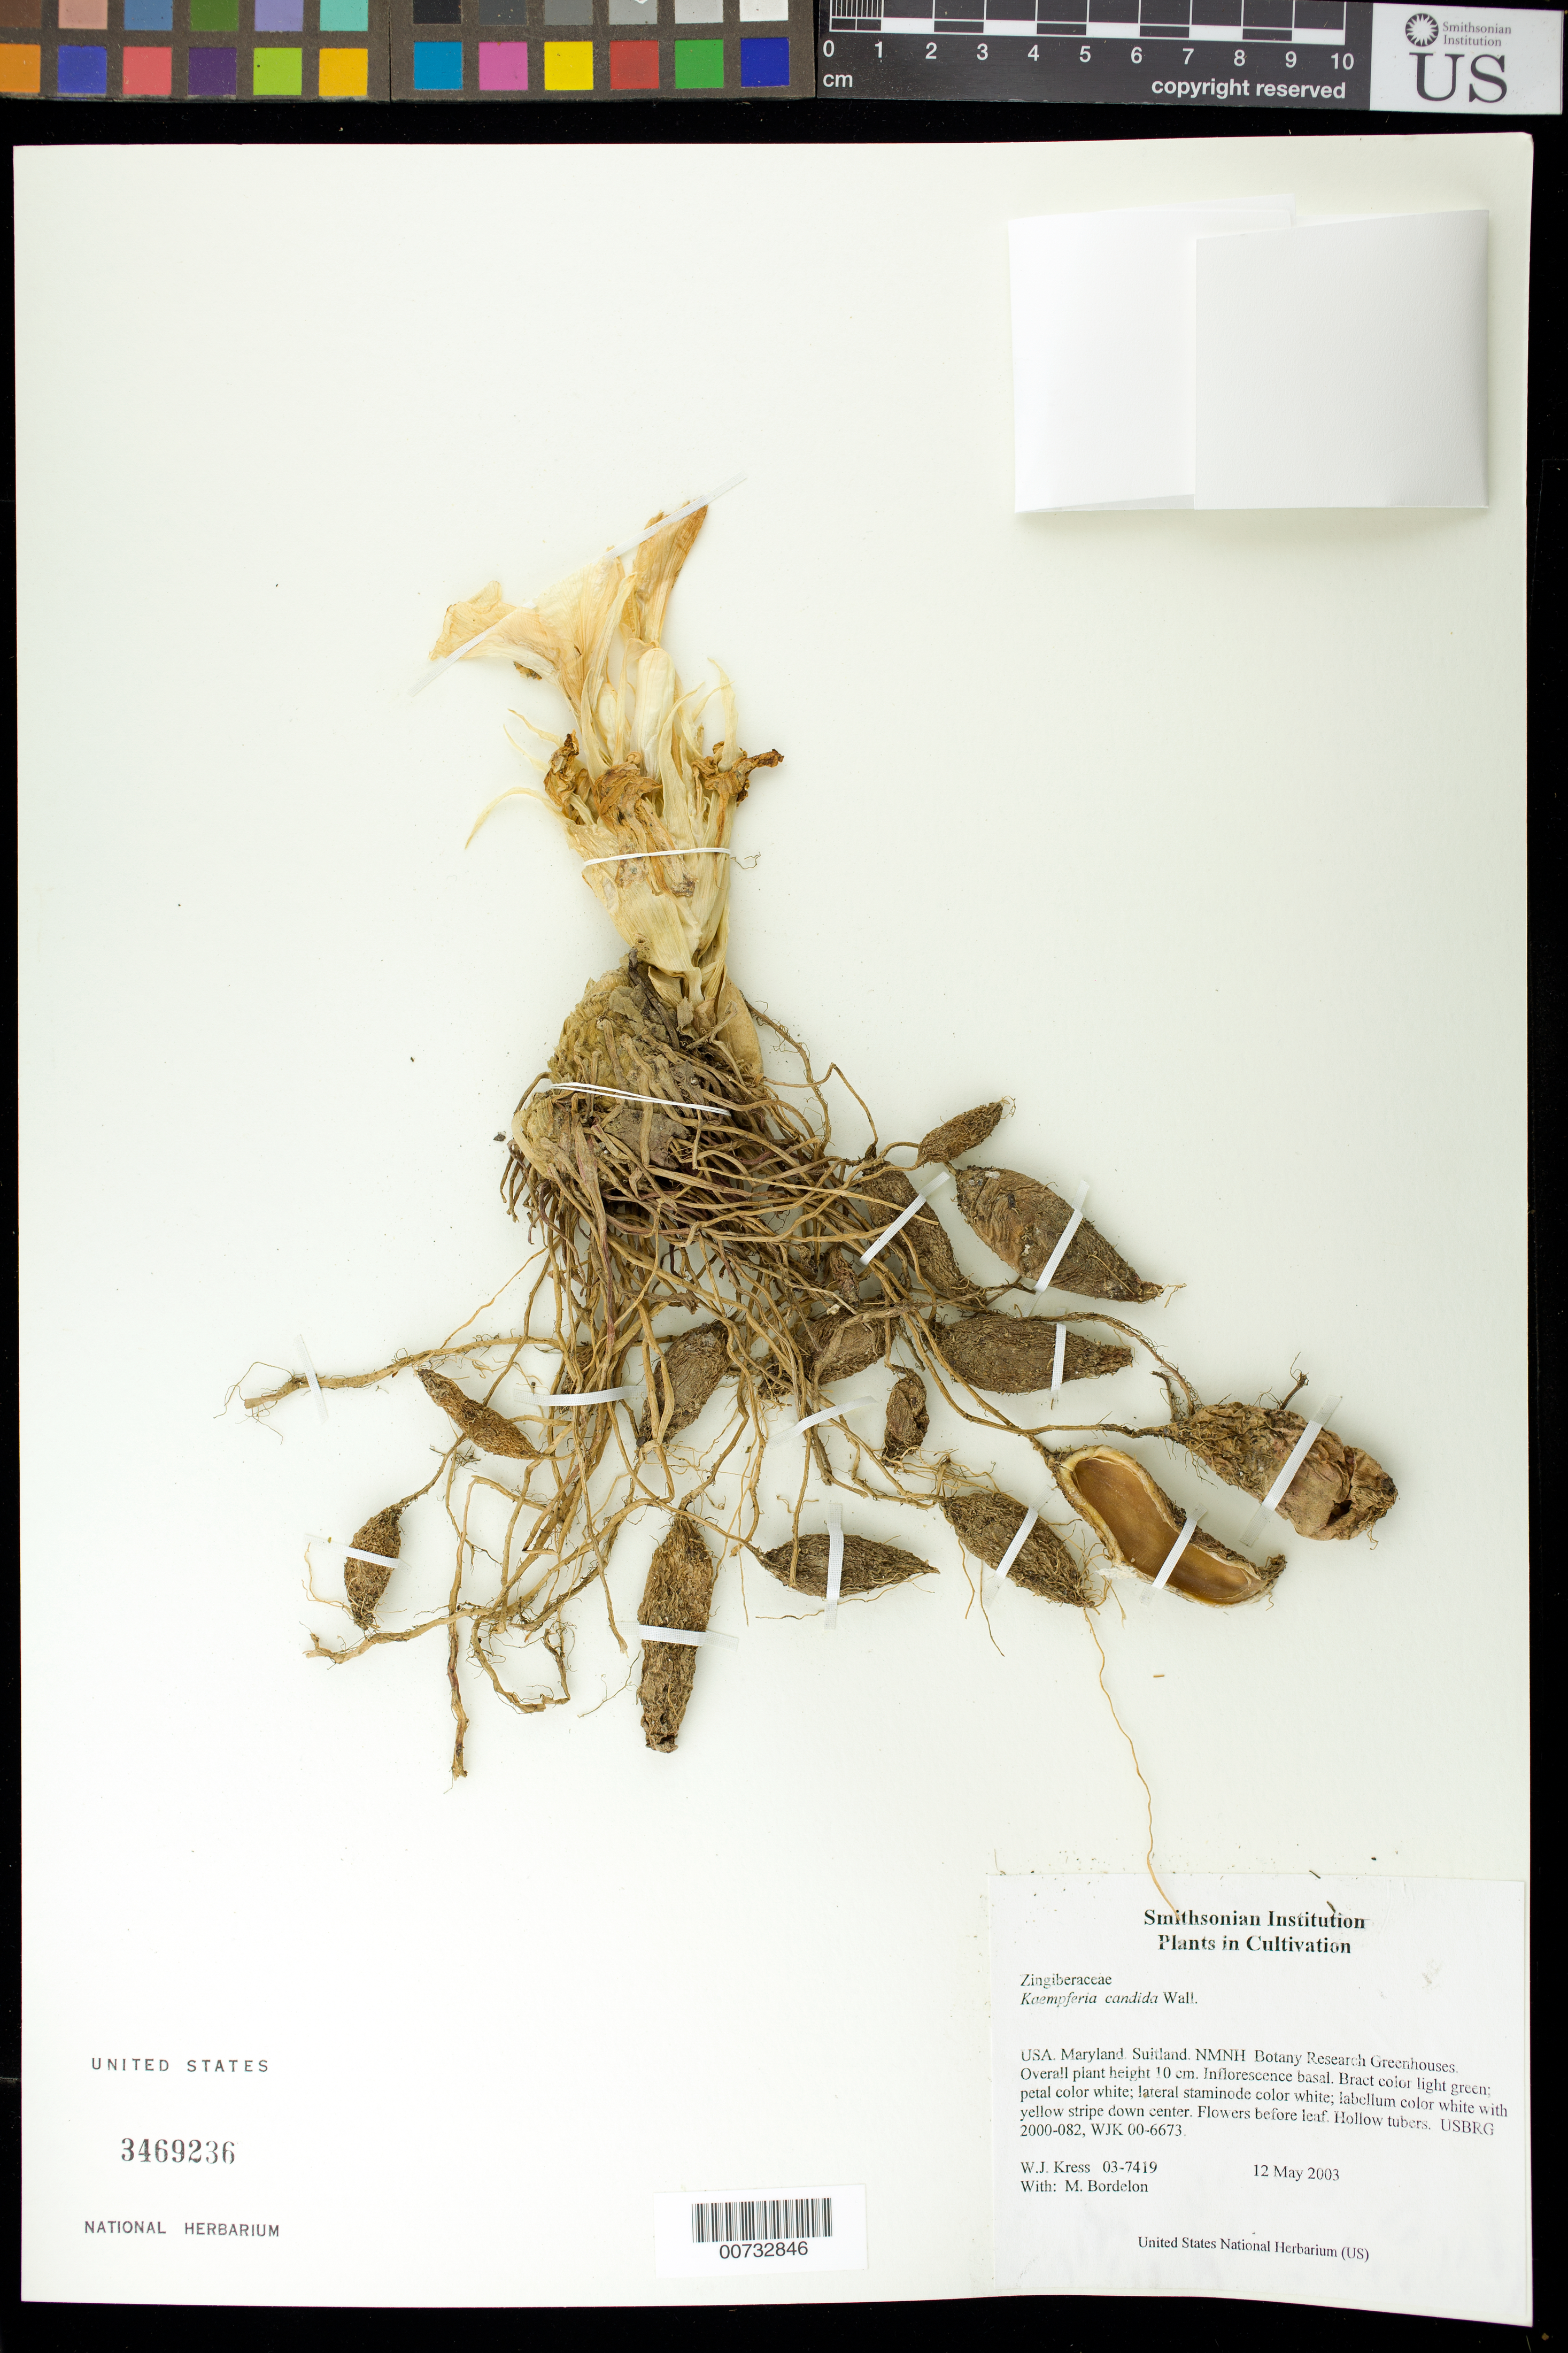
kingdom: Plantae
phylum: Tracheophyta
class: Liliopsida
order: Zingiberales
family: Zingiberaceae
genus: Kaempferia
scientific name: Kaempferia candida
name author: Wall.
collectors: W. J. Kress & M. Bordelon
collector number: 03-7419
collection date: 2003-05-12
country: United States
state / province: Maryland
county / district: Prince George's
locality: NMNH Botany Research Greenhouses. Suitland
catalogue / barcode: US 3469236